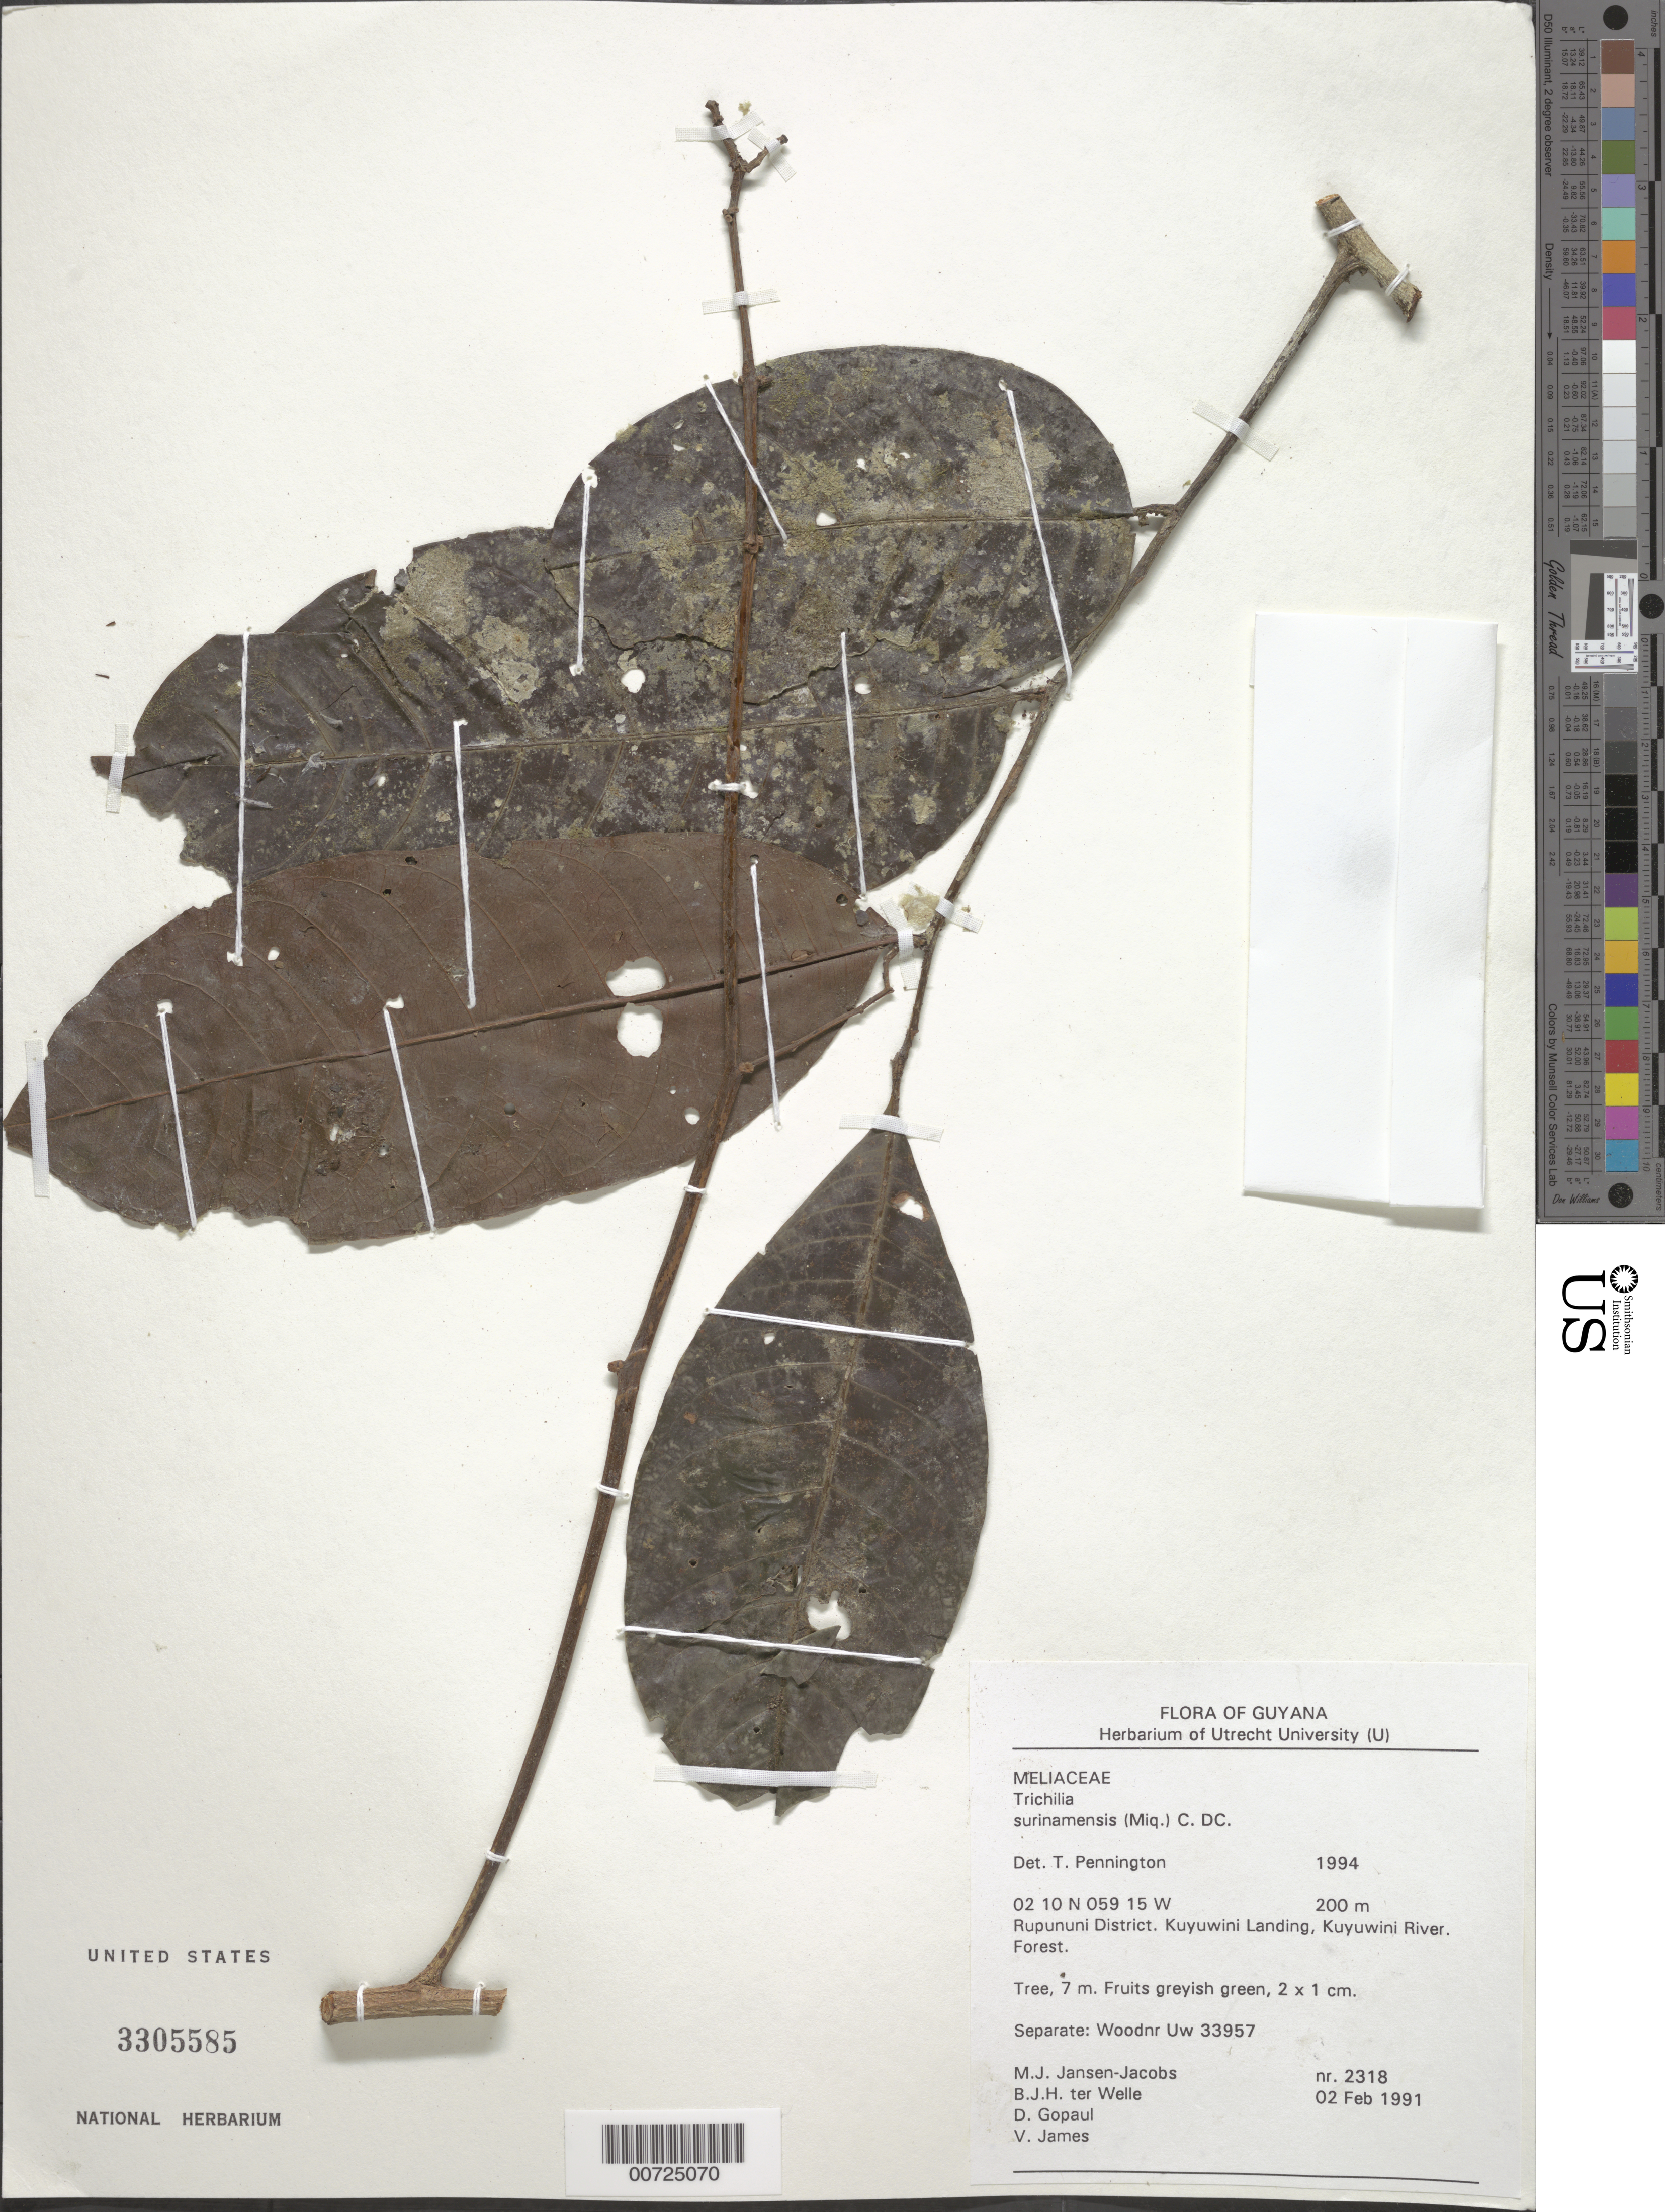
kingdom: Plantae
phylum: Tracheophyta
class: Magnoliopsida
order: Sapindales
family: Meliaceae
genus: Trichilia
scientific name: Trichilia surinamensis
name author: (Miq.) C. DC.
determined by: Pennington, T. D., (K)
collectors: M. J. Jansen-Jacobs, B. Welle, D. Gopaul & V. James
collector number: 2318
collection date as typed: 2-Feb-91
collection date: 1991-02-02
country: Guyana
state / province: U. Takutu-U. Essequibo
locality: Kuyuwini Landing, Kuyuwini River, Rupununi District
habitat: Forest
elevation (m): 200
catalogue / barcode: US 3305585